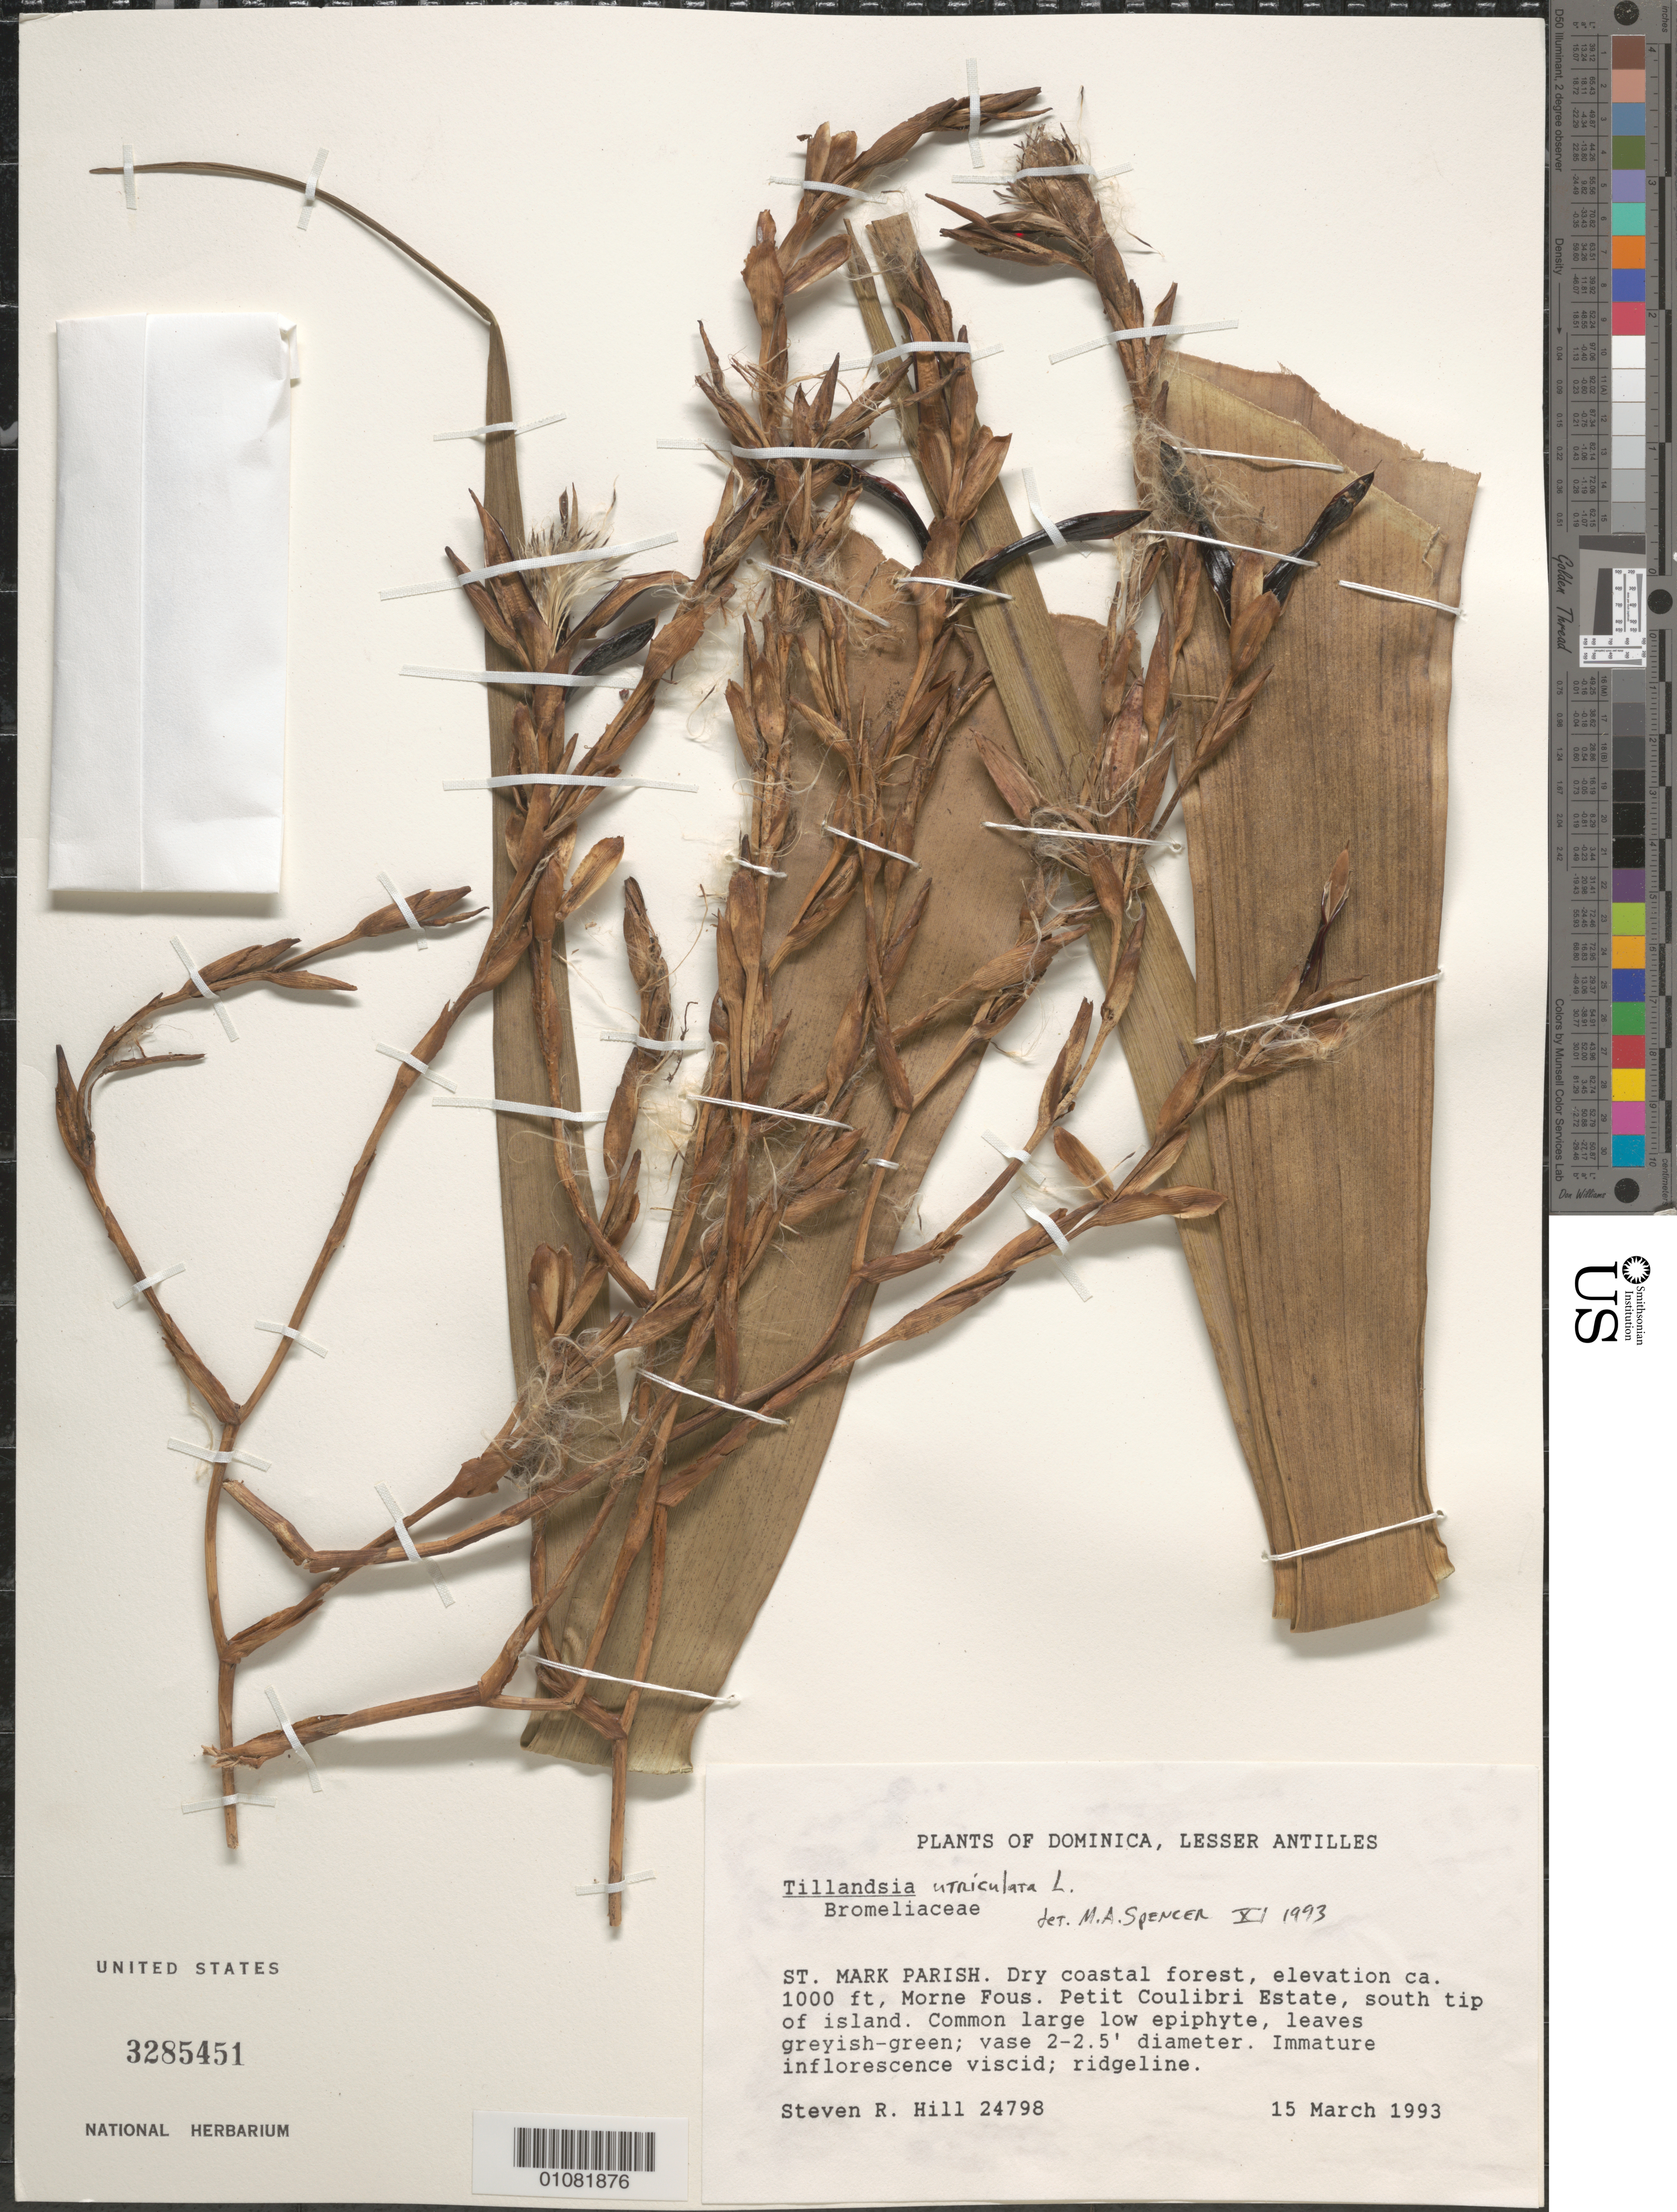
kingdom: Plantae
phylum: Tracheophyta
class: Liliopsida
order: Poales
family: Bromeliaceae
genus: Tillandsia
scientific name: Tillandsia utriculata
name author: L.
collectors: S. R. Hill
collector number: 24798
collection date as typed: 15 Mar 1993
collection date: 1993-03-15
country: Dominica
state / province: St. Mark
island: Dominica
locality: Morne Fous. Petit Coulibri estate, S tip of island.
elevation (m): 305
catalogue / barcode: US 3285451